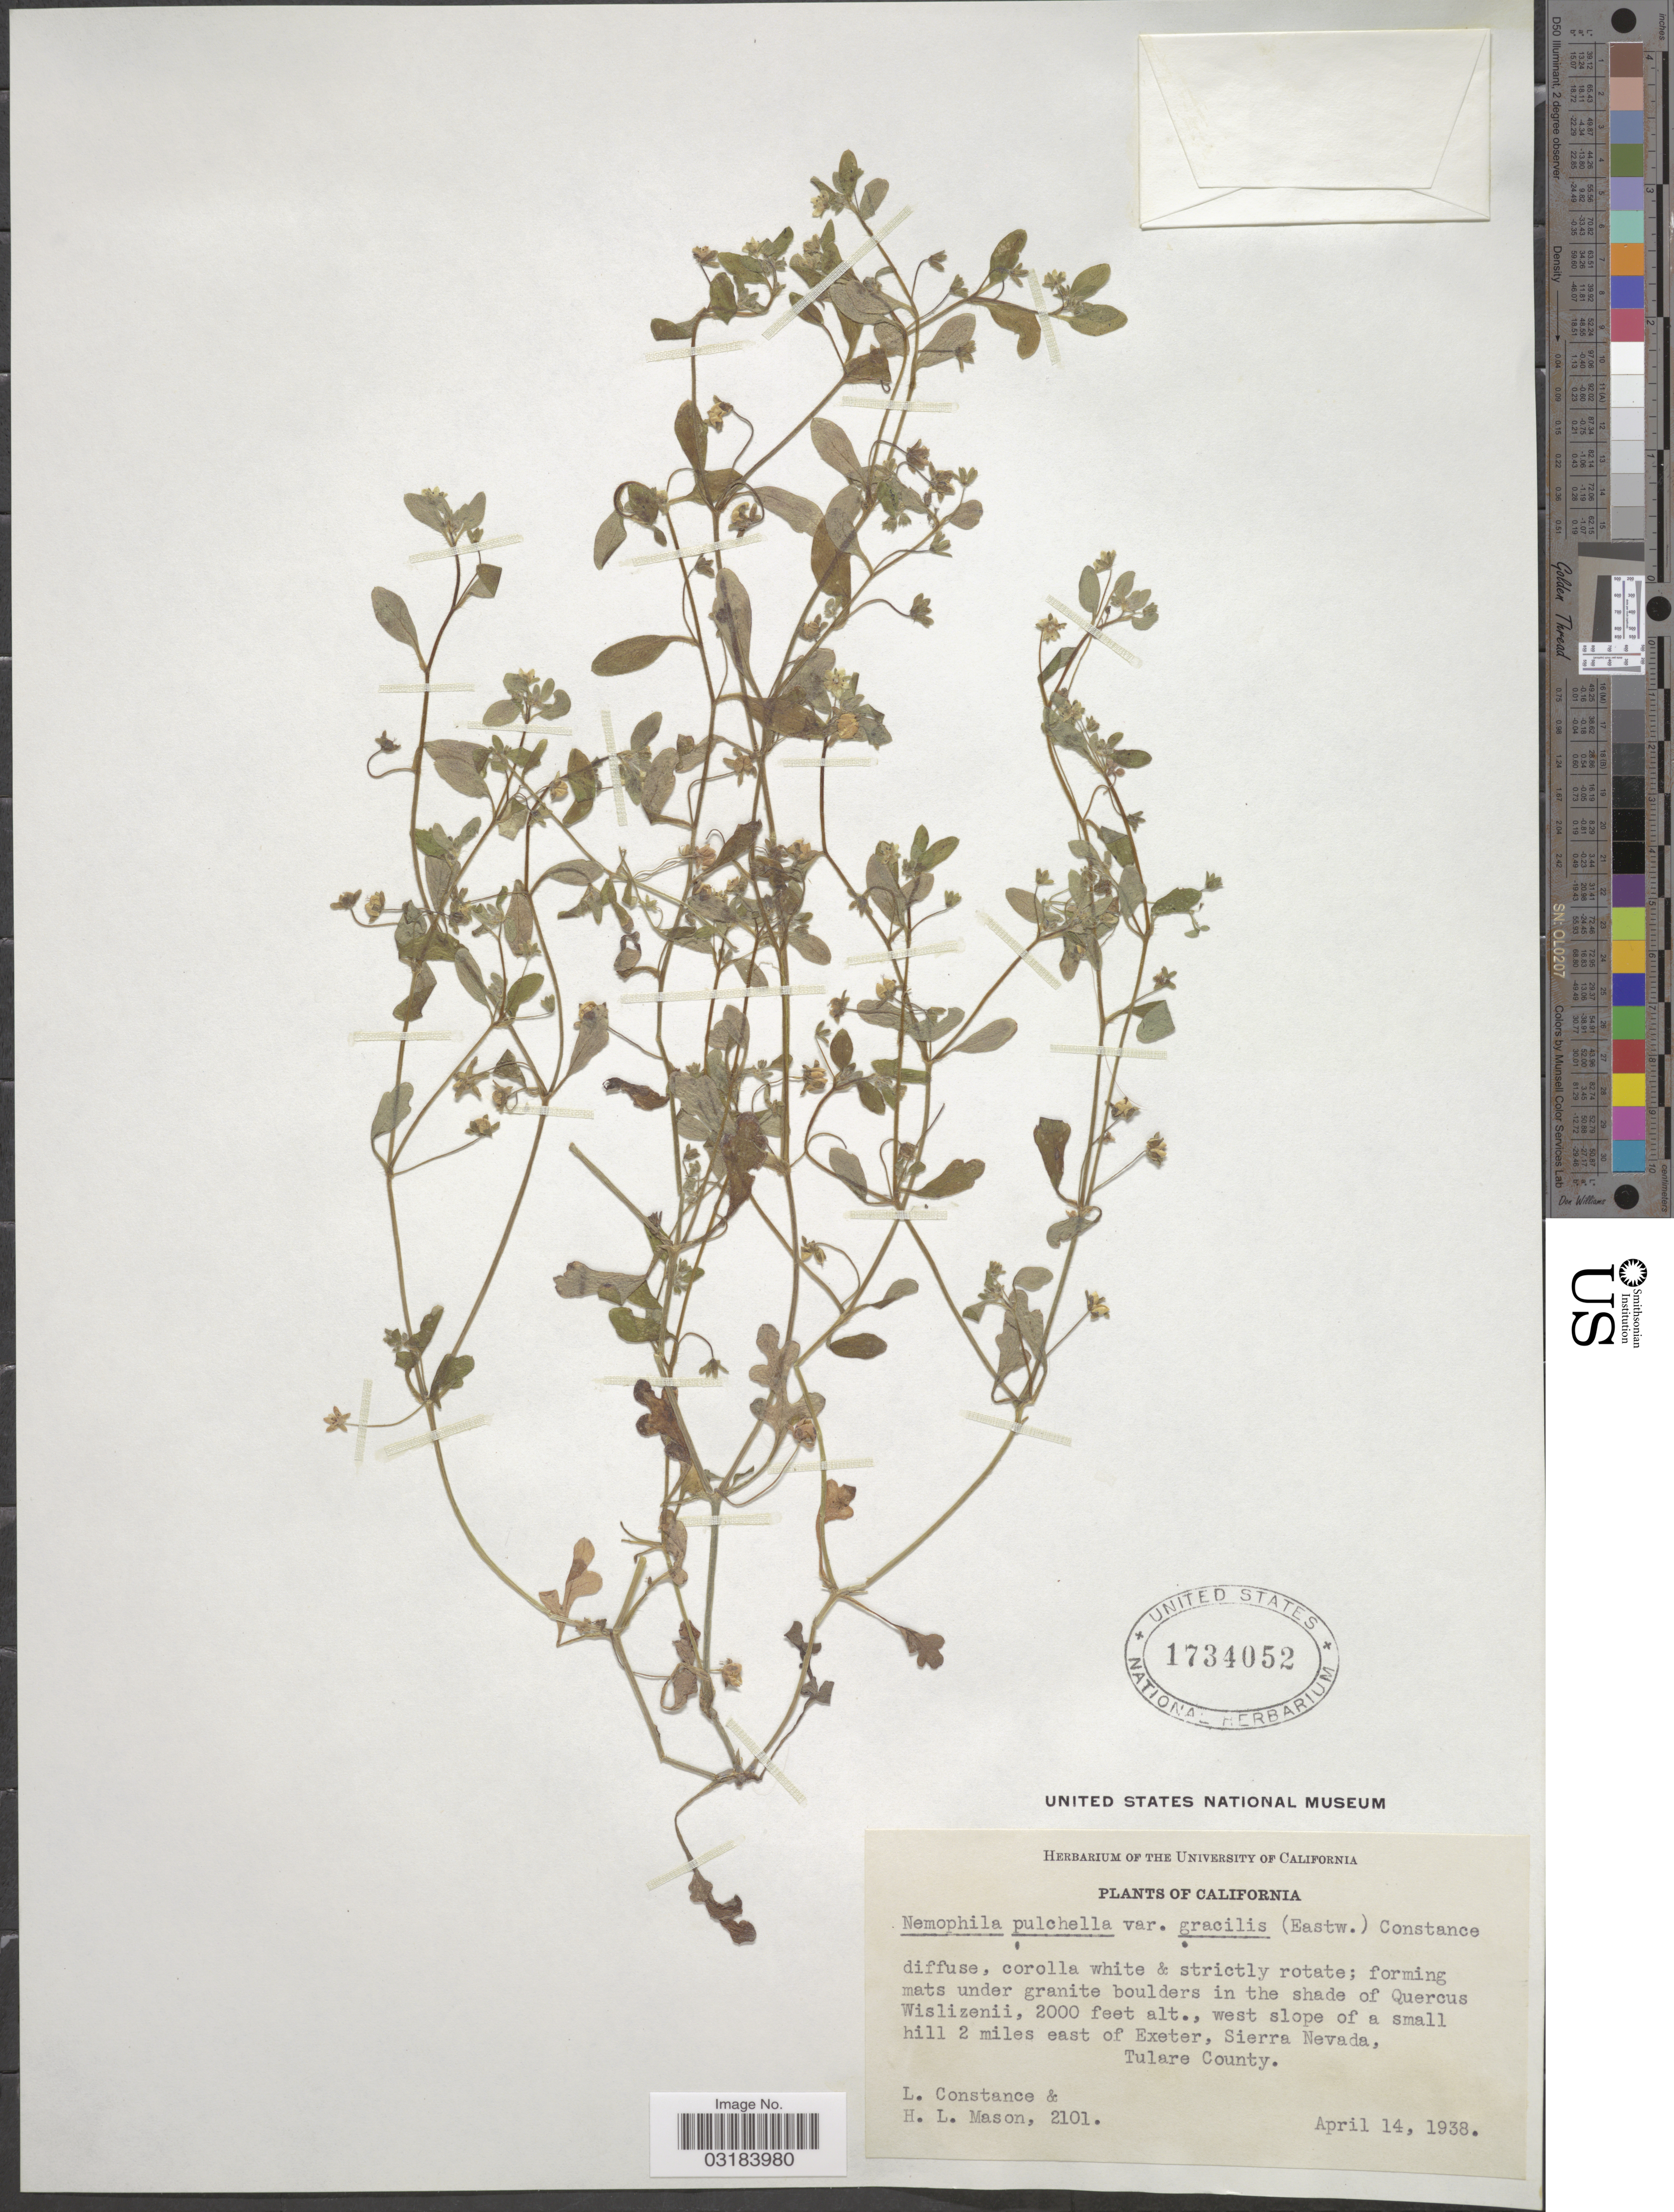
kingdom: Plantae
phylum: Tracheophyta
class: Magnoliopsida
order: Boraginales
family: Hydrophyllaceae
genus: Nemophila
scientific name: Nemophila pulchella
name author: Eastw.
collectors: L. Constance & H. L. Mason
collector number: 2101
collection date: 1938-04-14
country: United States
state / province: California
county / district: Tulare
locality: West slope of a small hill 2 miles east of Exeter, Sierra Nevada, Tulare County.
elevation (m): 610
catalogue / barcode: US 1734052